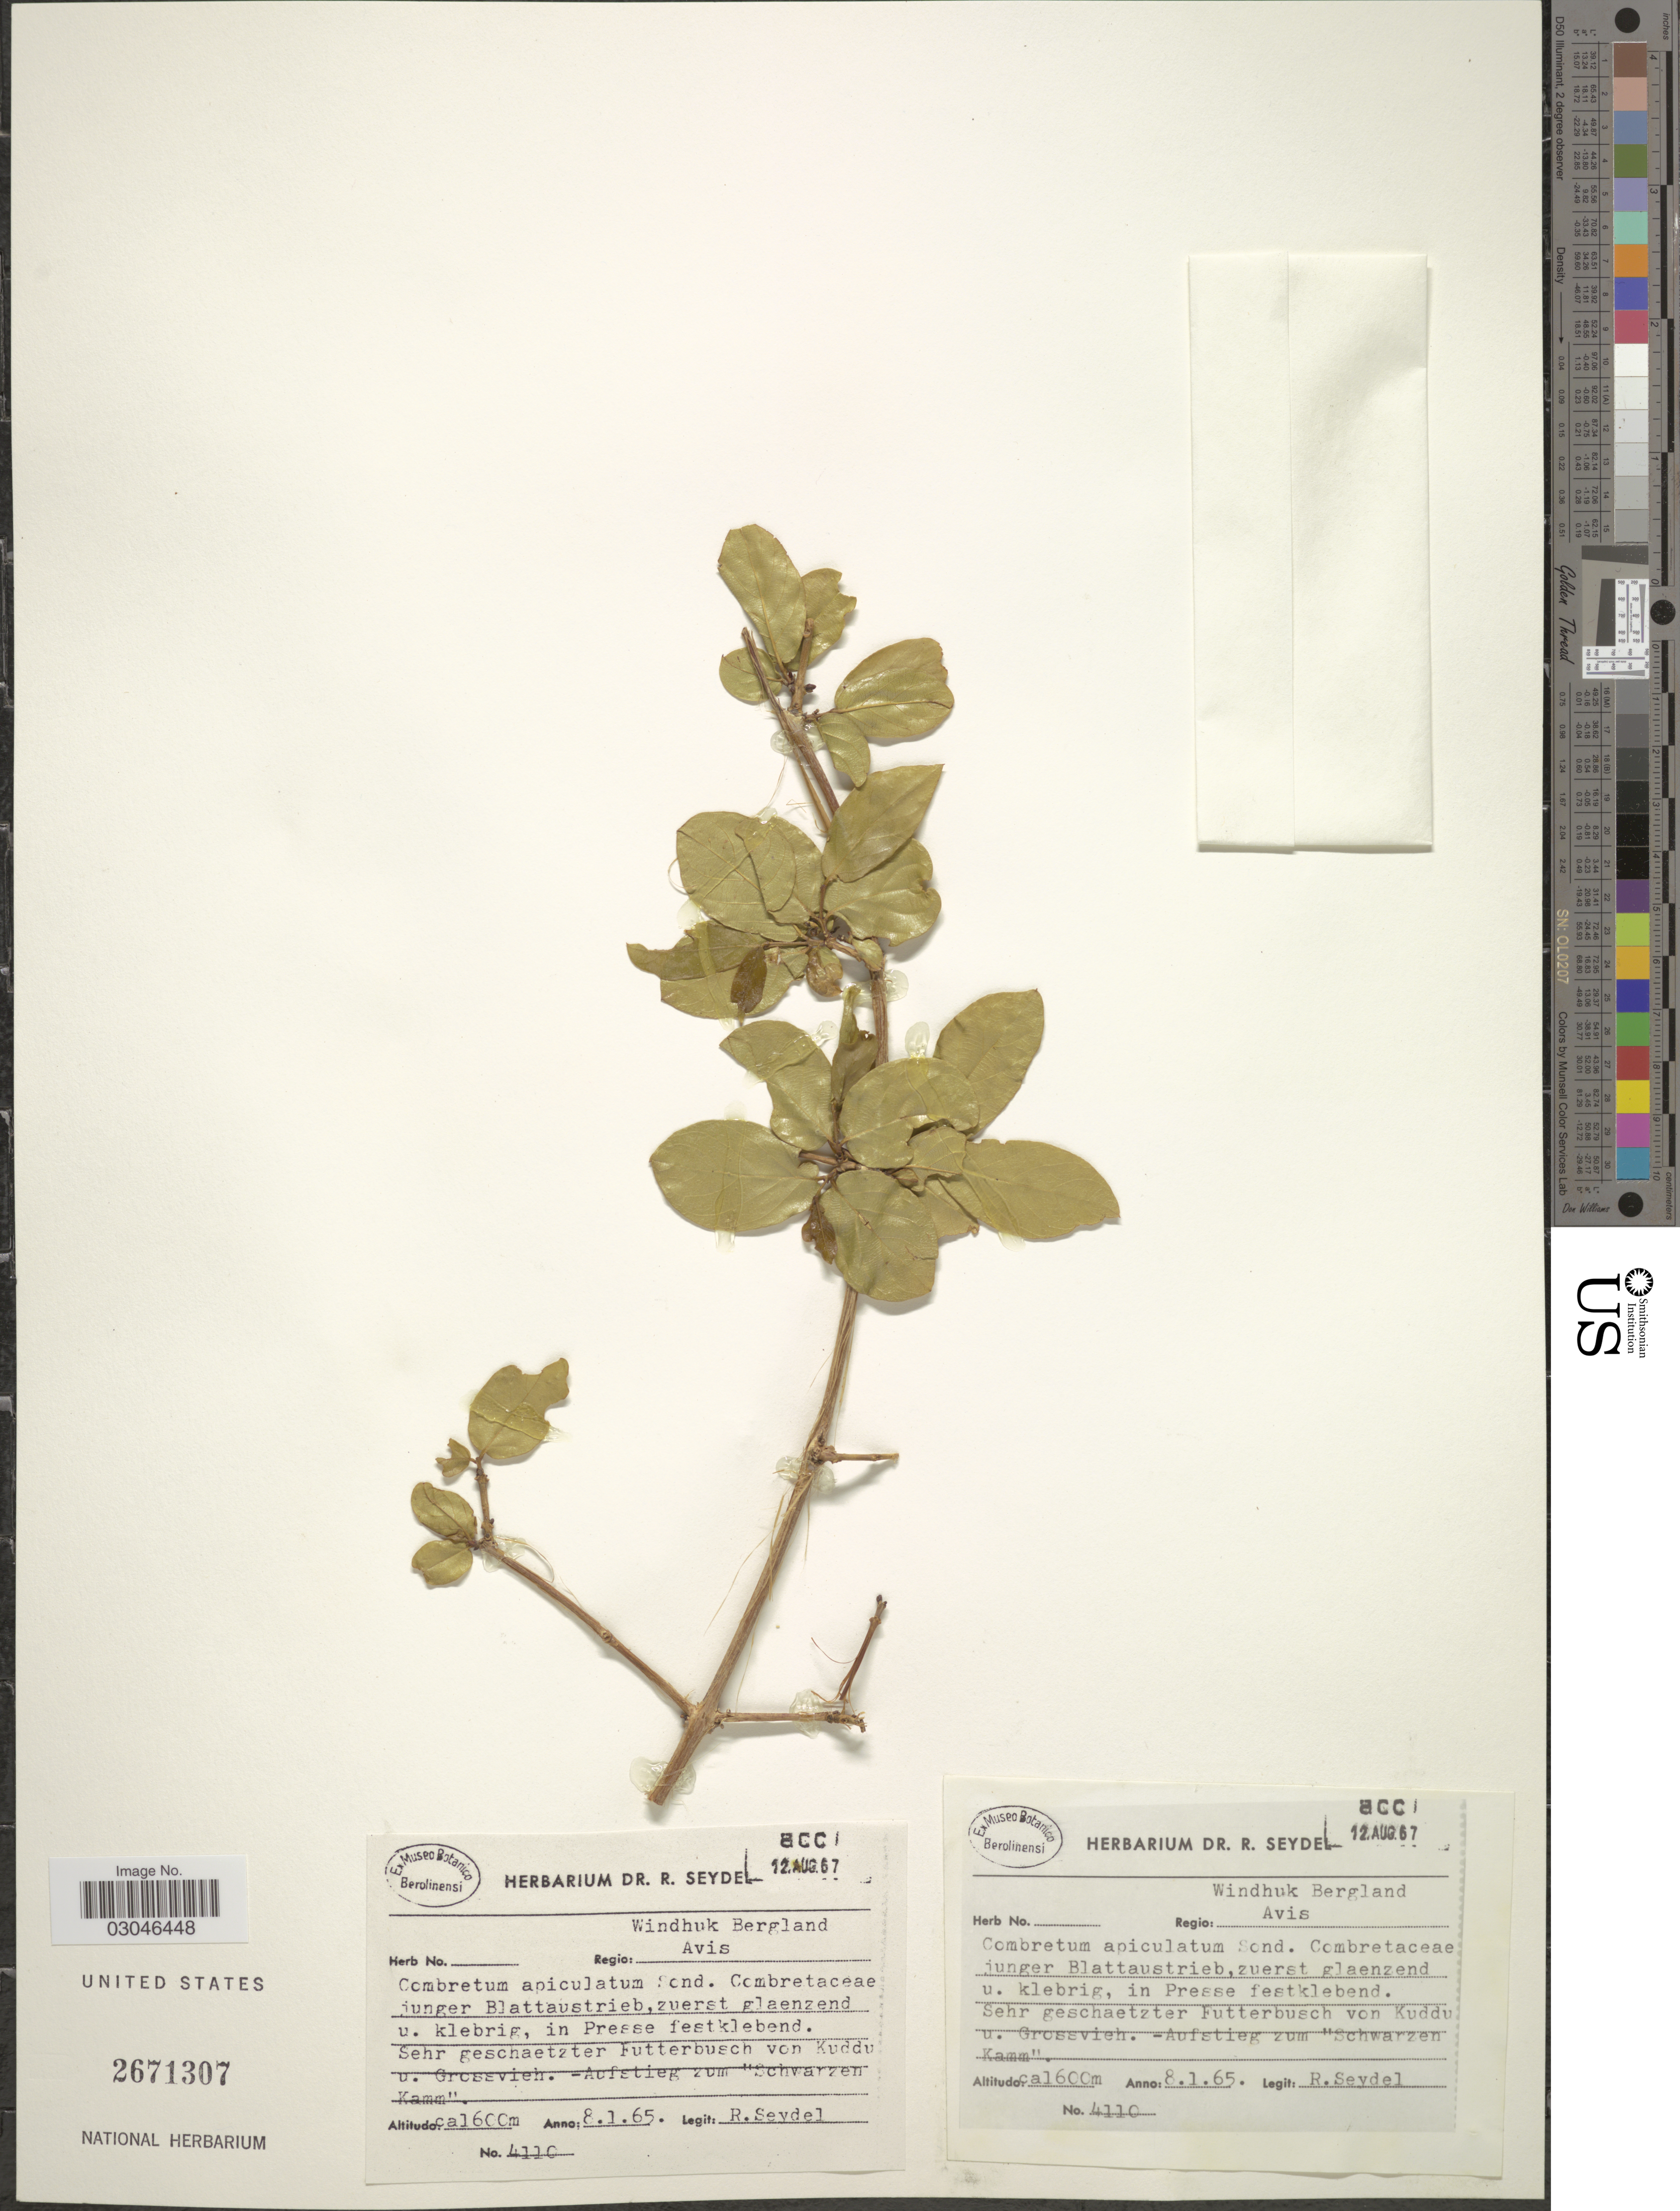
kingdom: Plantae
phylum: Tracheophyta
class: Magnoliopsida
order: Myrtales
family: Combretaceae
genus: Combretum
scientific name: Combretum apiculatum subsp. apiculatum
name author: Sond.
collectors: R. Seydel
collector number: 4110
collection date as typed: Transcribed d/m/y: 8/1/65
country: Namibia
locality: Windhuk Bergland. Regio: Avis.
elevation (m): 1600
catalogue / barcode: US 2671307